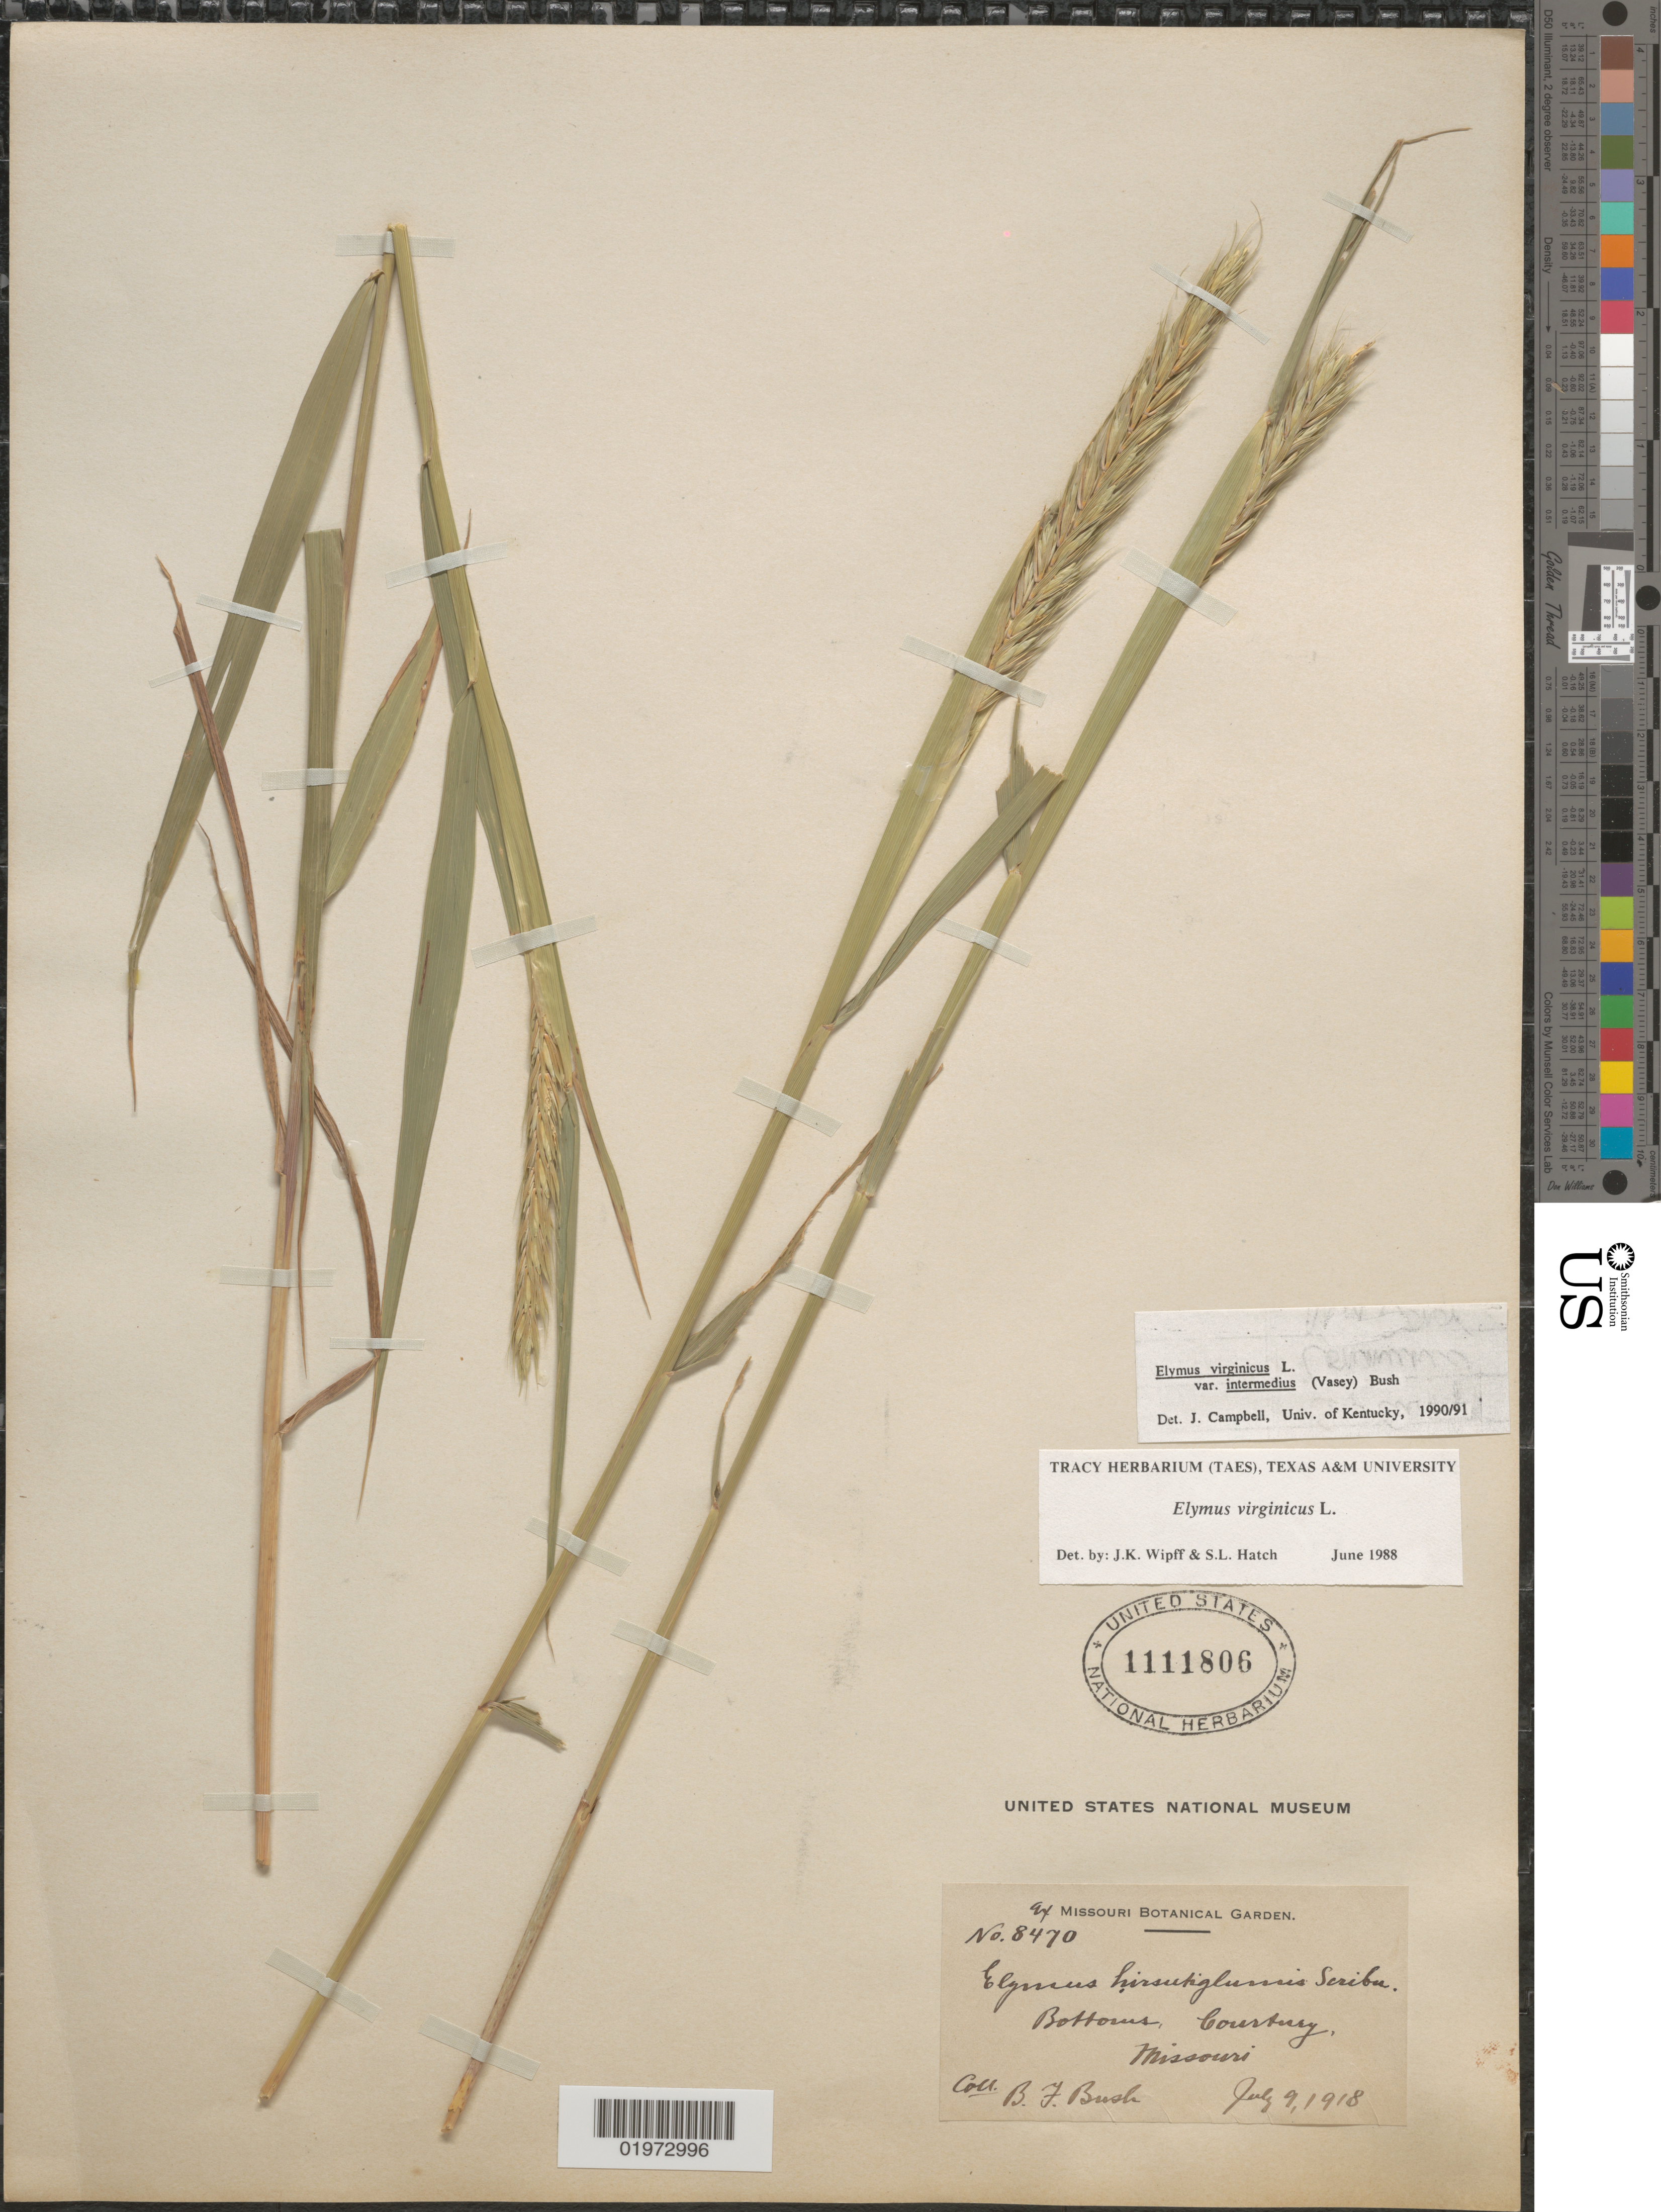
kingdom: Plantae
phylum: Tracheophyta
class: Liliopsida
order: Poales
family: Poaceae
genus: Elymus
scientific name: Elymus virginicus var. intermedius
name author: L.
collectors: B. F. Bush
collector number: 8470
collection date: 1918-07-09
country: United States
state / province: Missouri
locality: Bottoms. Courtney.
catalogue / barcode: US 1111806